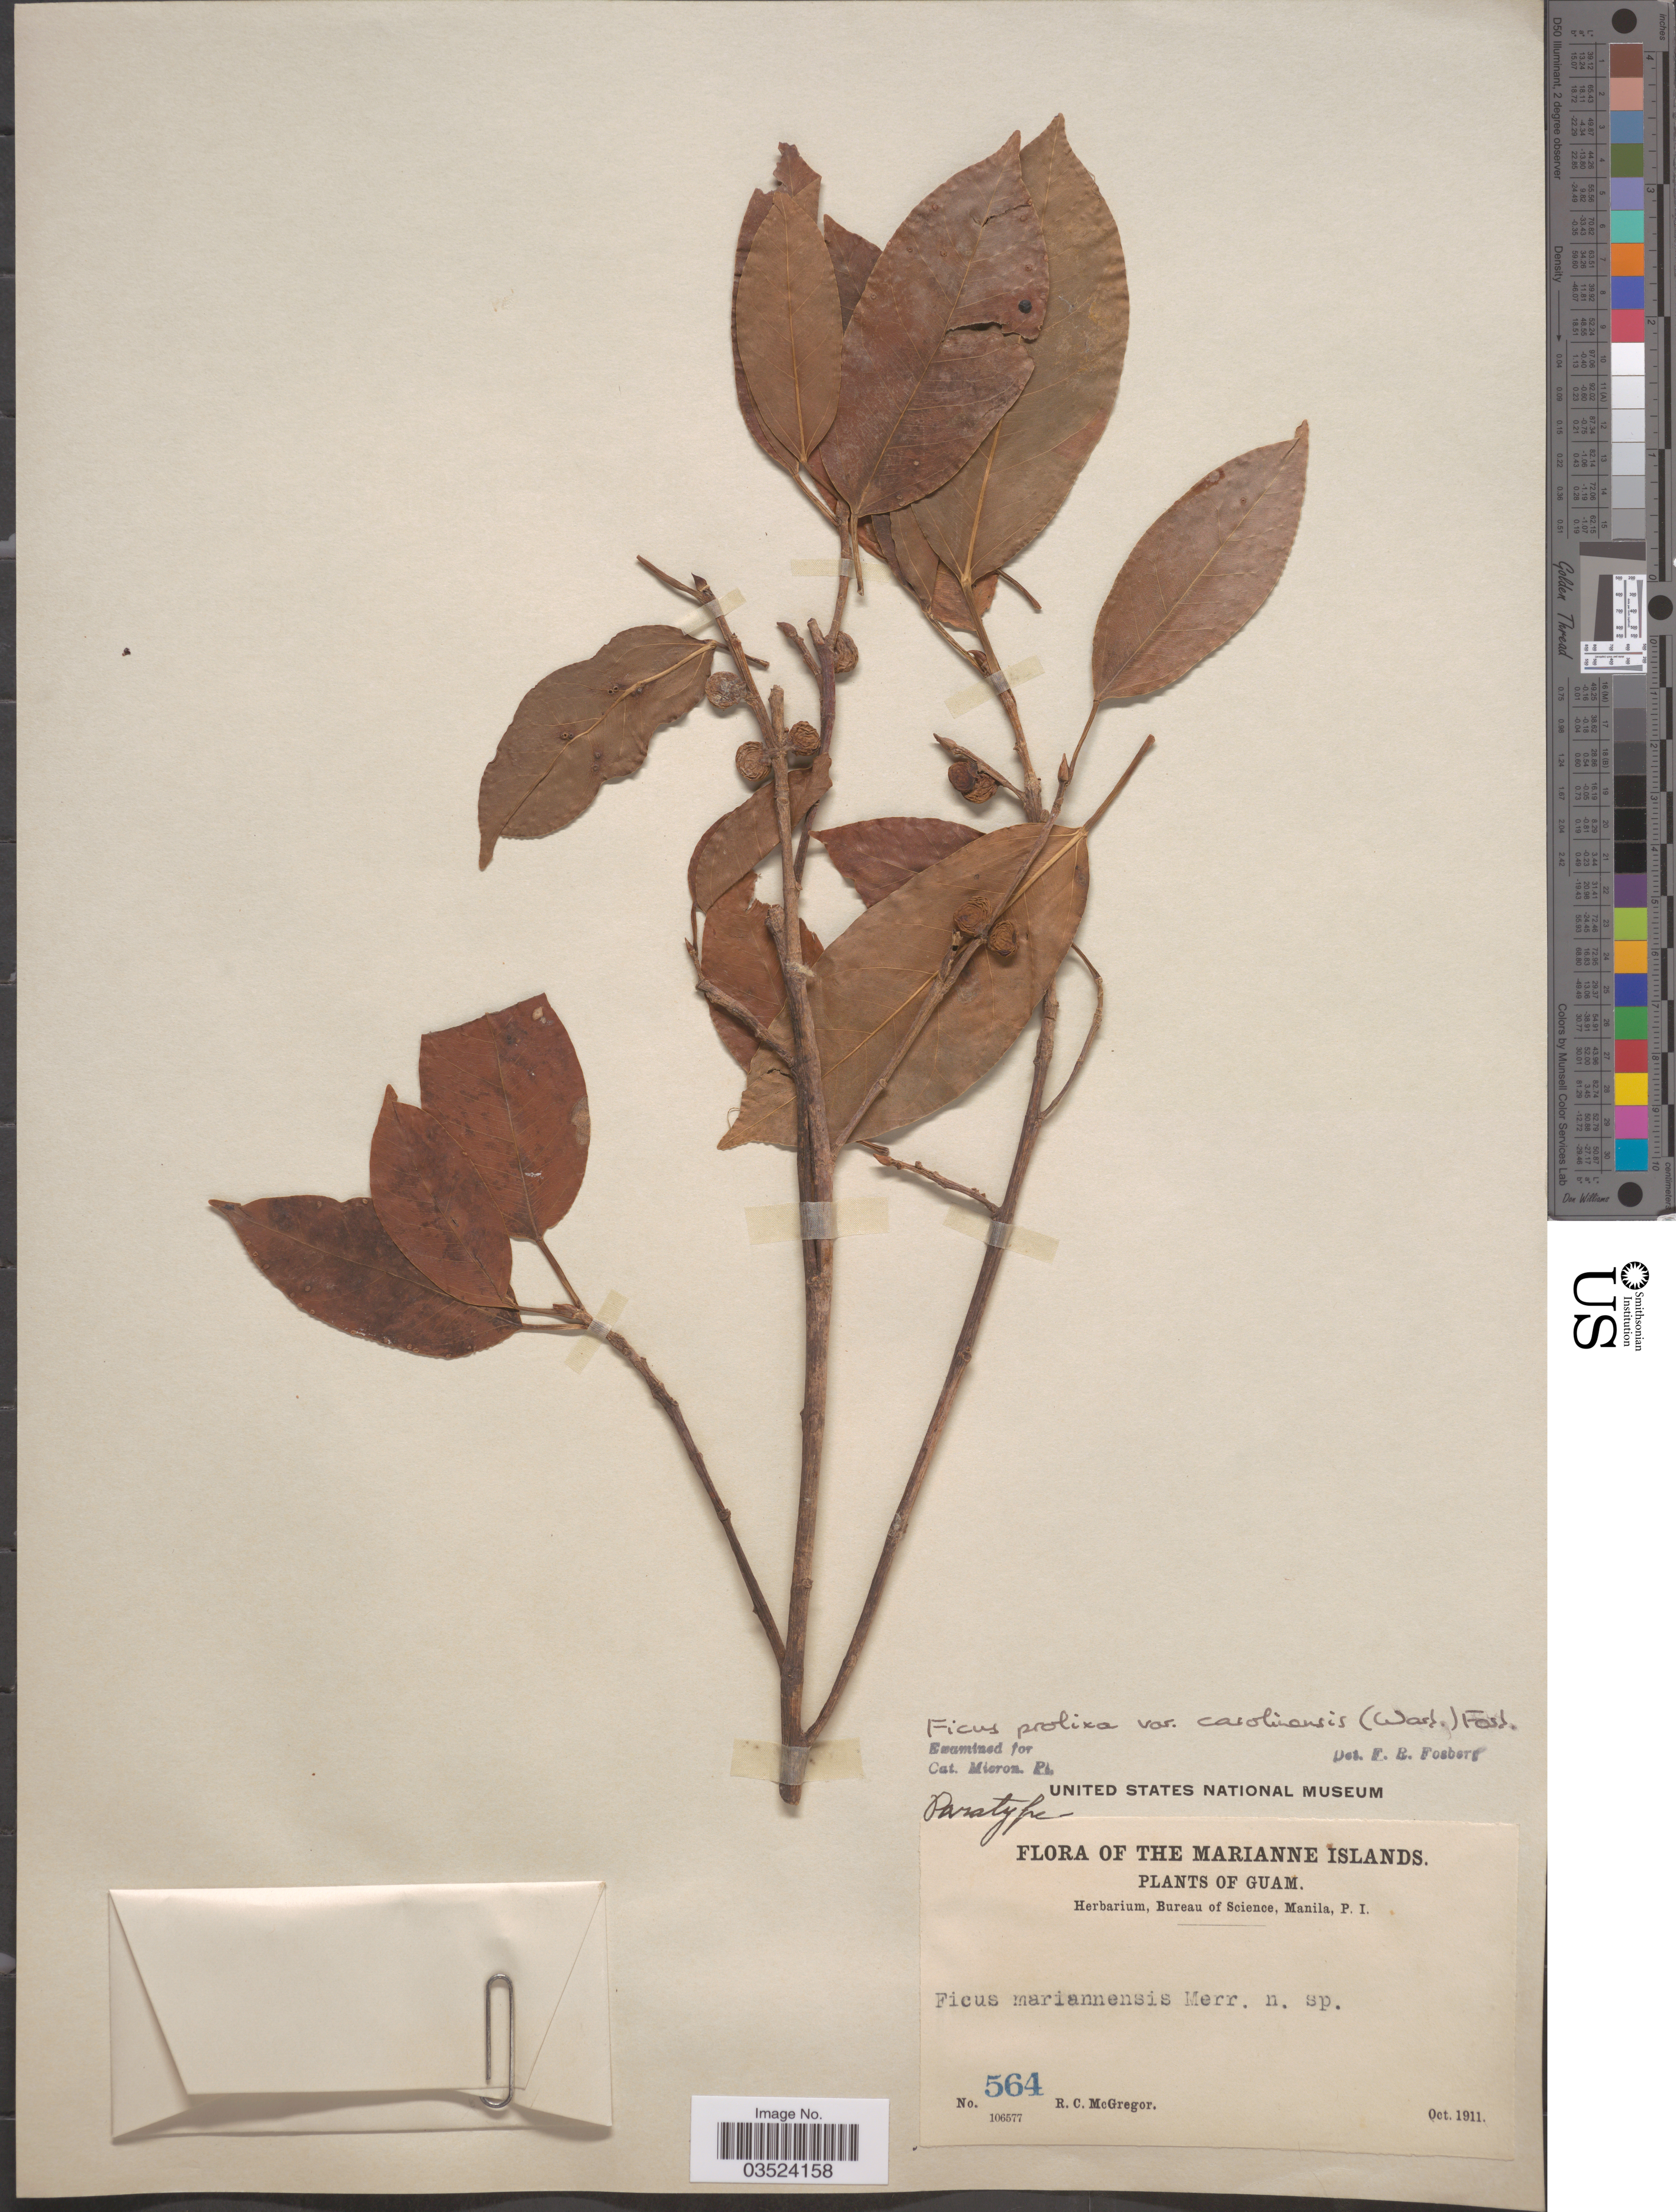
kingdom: Plantae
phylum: Tracheophyta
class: Magnoliopsida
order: Rosales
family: Moraceae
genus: Ficus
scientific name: Ficus prolixa var. carolinensis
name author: (Warb.) Fosberg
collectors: R. C. McGregor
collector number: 564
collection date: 1911-10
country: Guam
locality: The Marianne Islands.